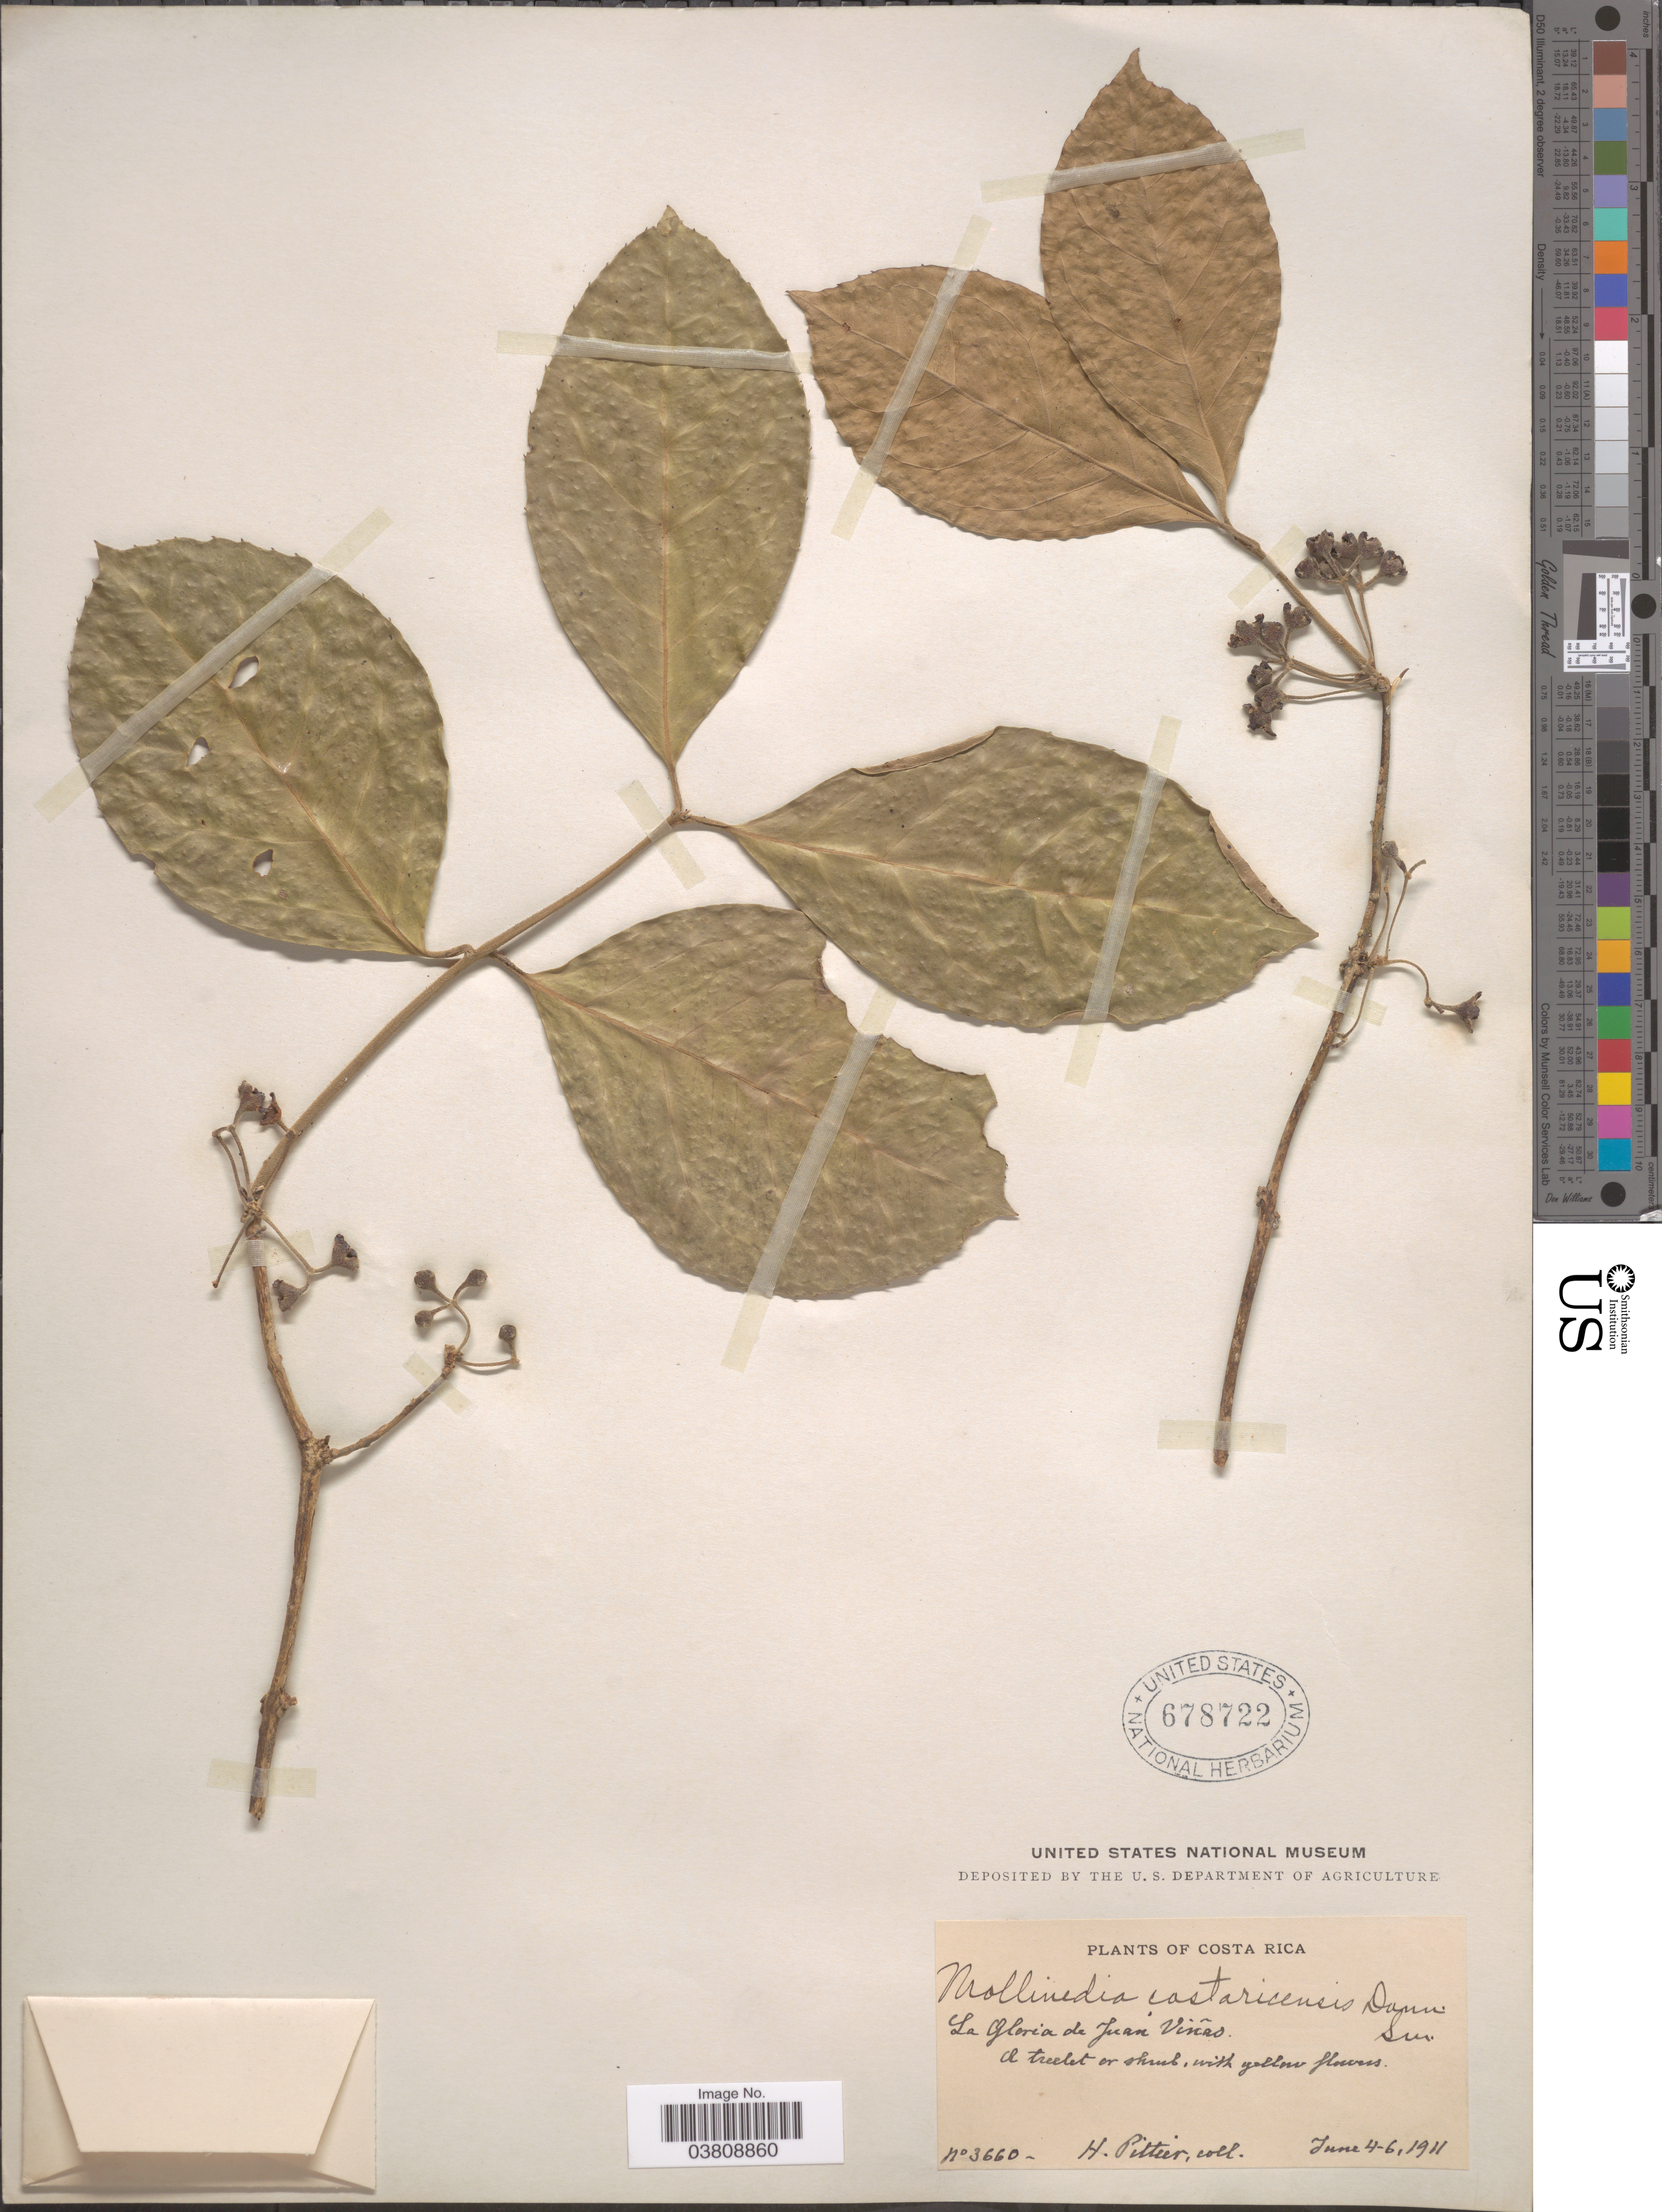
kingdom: Plantae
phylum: Tracheophyta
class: Magnoliopsida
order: Laurales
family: Monimiaceae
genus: Mollinedia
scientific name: Mollinedia costaricensis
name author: Donn. Sm.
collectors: H. F. Pittier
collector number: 3660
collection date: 1911-06-04/1911-06-06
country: Costa Rica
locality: La Gloria de Jun Viñas.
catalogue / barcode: US 678722